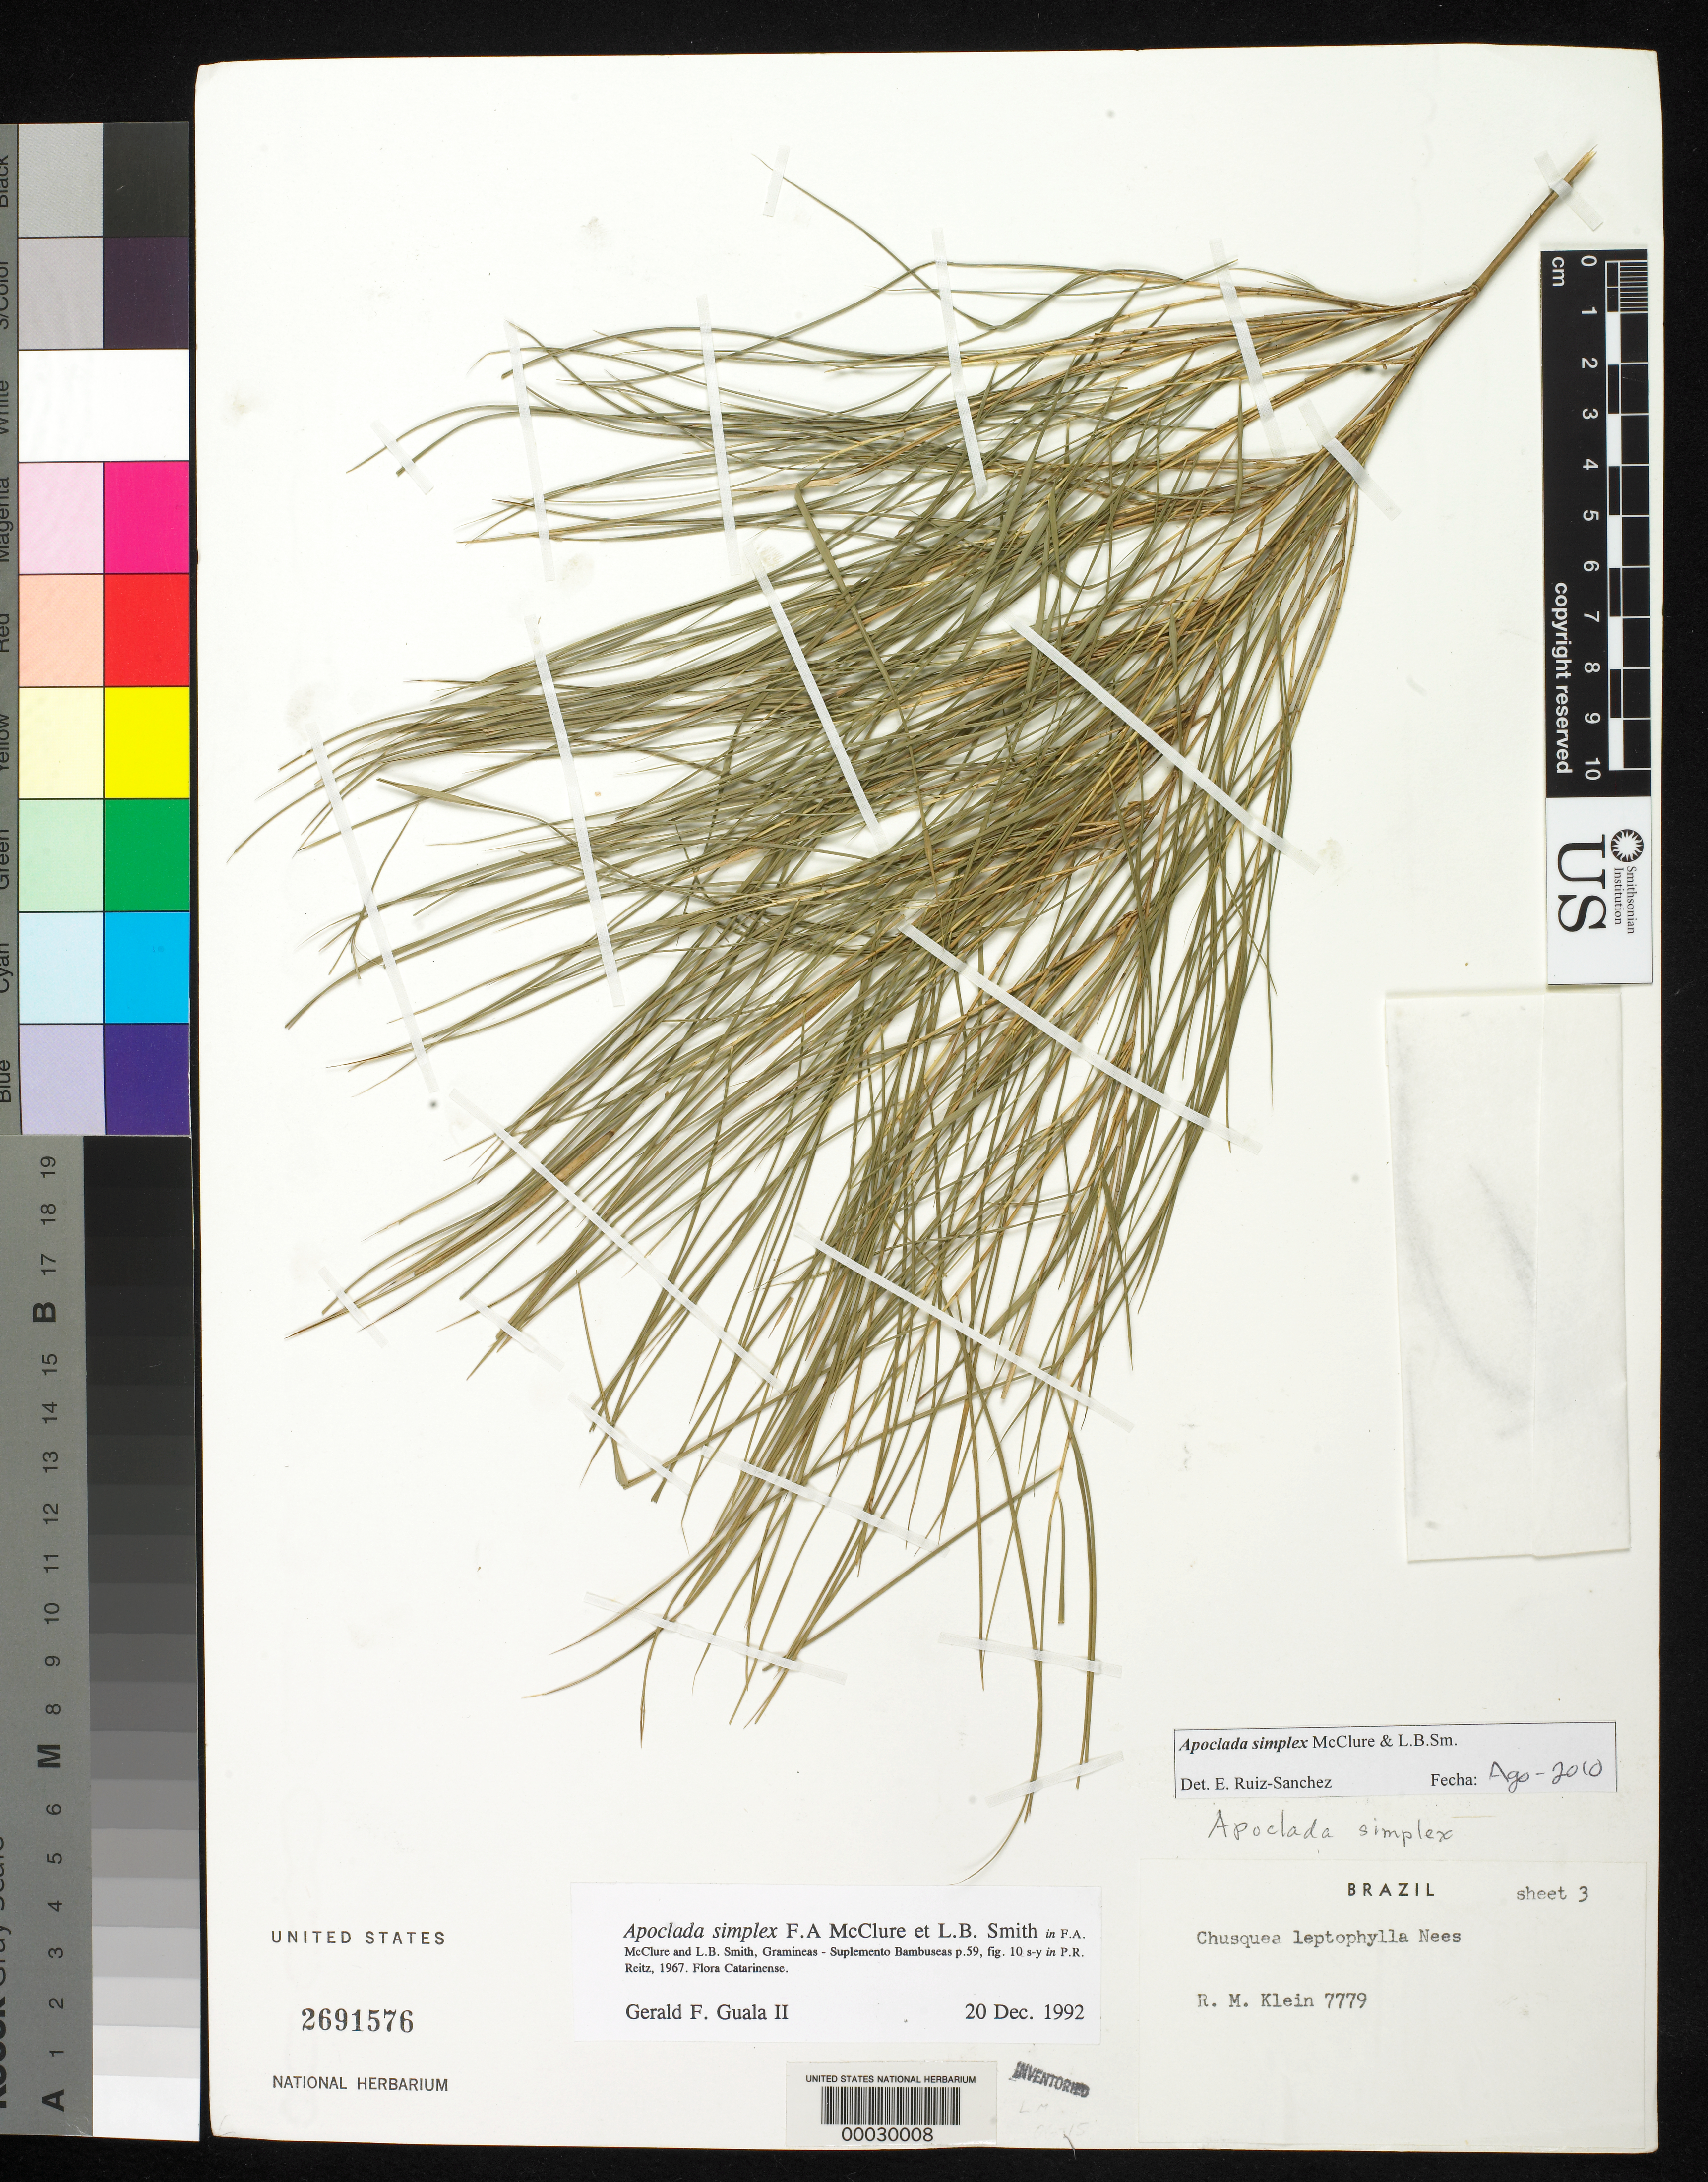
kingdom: Plantae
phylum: Tracheophyta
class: Liliopsida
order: Poales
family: Poaceae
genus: Apoclada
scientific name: Apoclada simplex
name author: McClure & L.B. Sm. in Reitz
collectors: R. M. Klein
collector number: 7779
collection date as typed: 13 Jul 1968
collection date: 1968-07-13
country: Brazil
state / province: Santa Catarina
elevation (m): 900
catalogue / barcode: US 2691576